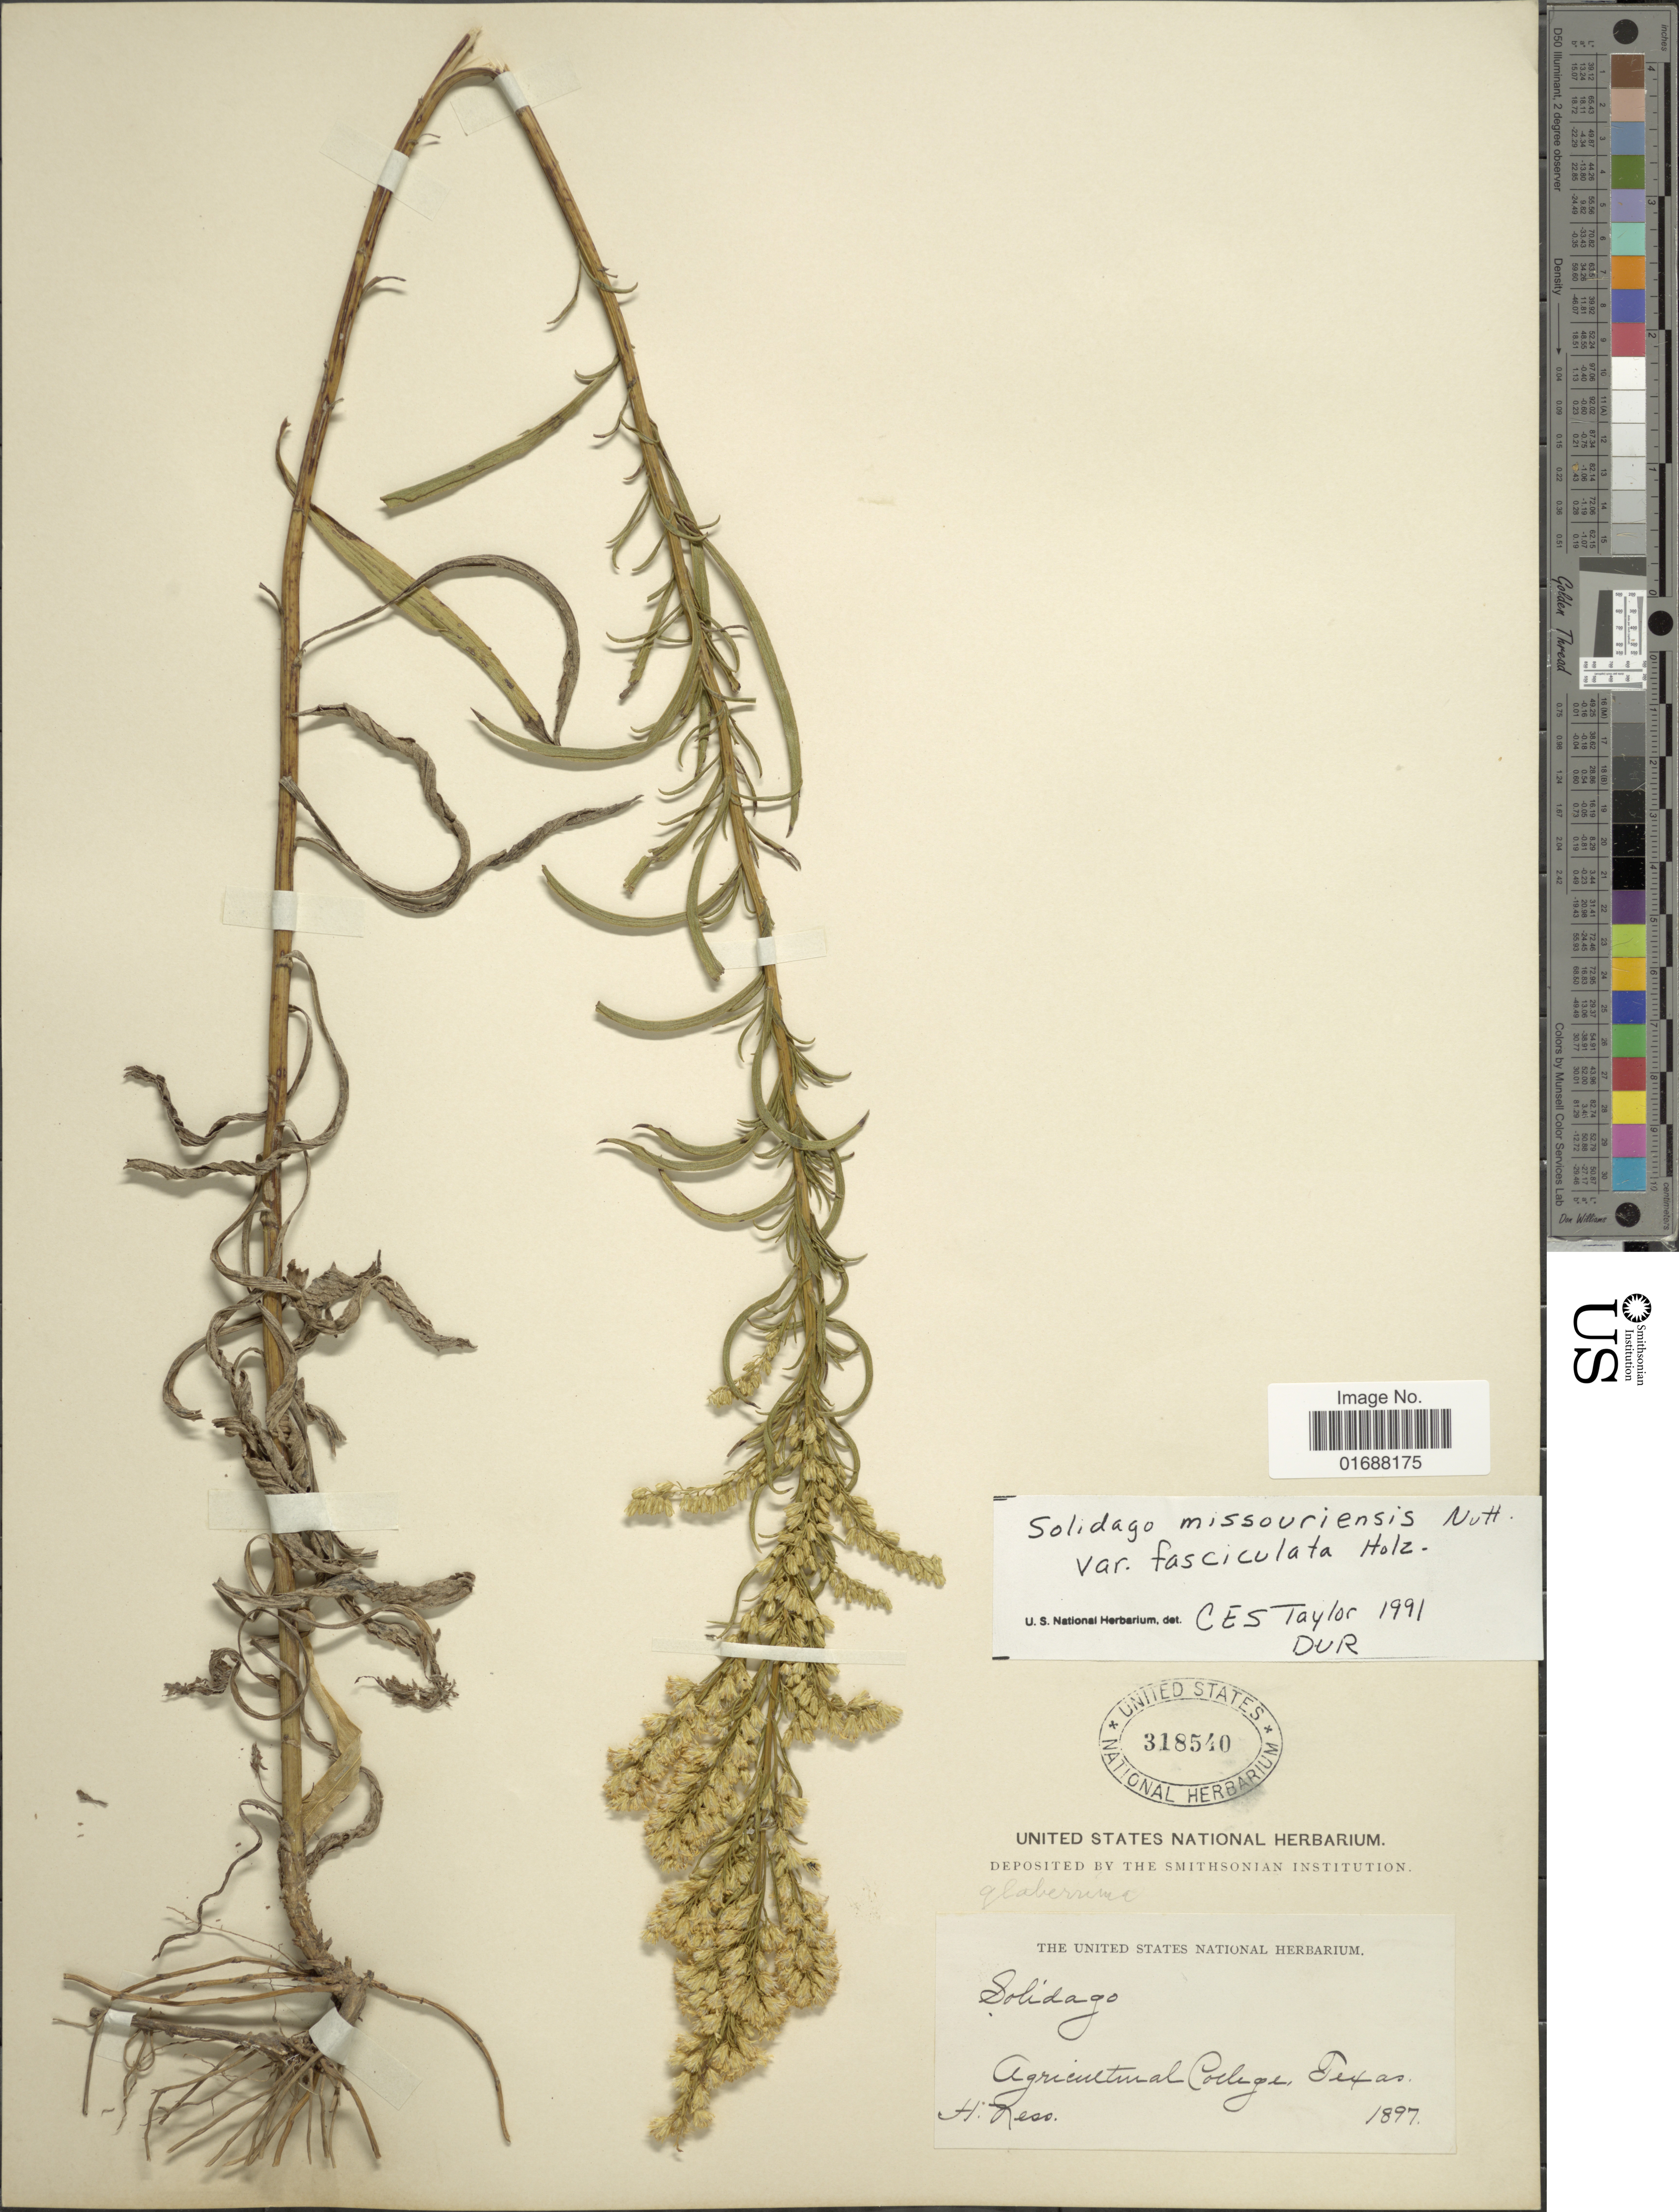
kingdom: Plantae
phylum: Tracheophyta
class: Magnoliopsida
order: Asterales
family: Asteraceae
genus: Solidago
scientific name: Solidago missouriensis var. fasciculata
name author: Holz.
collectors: H. Ness.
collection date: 1897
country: United States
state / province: Texas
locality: Agricultural College. Texas.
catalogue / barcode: US 318540